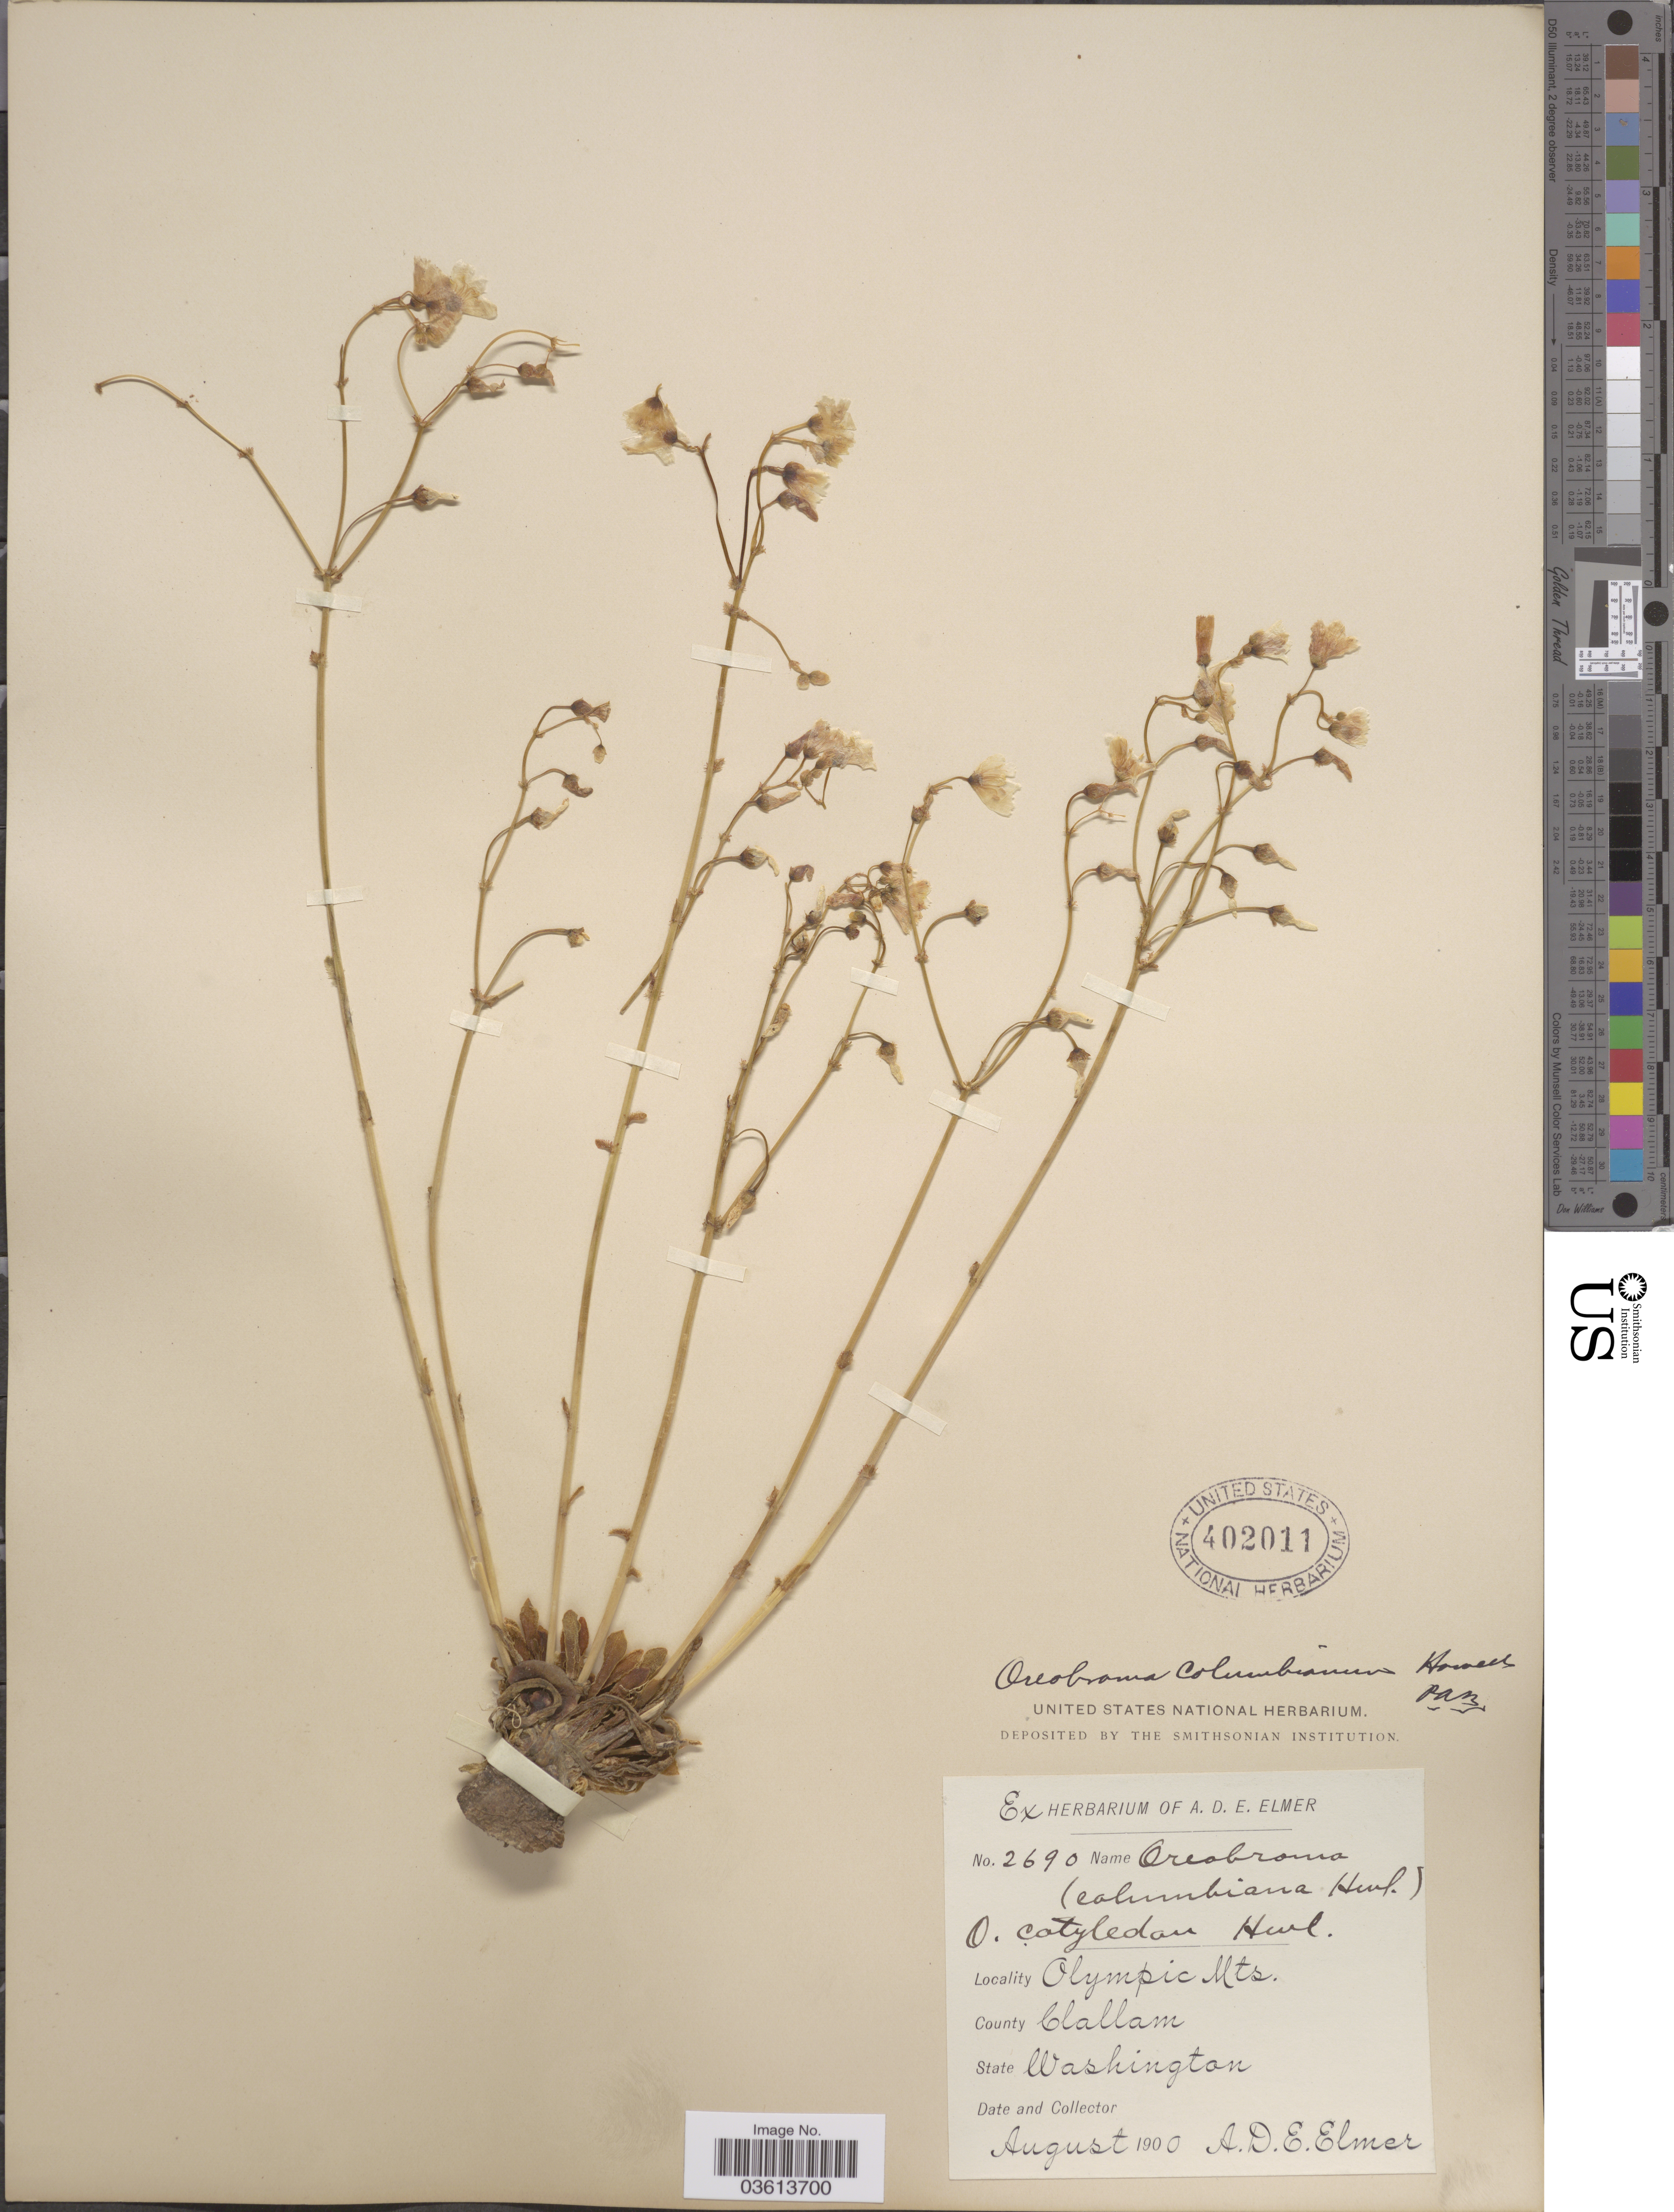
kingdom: Plantae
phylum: Tracheophyta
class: Magnoliopsida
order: Caryophyllales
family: Montiaceae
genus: Lewisia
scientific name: Lewisia columbiana var. rupicola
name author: (English) C.L. Hitchc.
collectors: A. D. E. Elmer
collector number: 2690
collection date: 1900-08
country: United States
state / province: Washington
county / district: Clallam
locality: Olympic Mts. County Clallam.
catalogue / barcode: US 402011